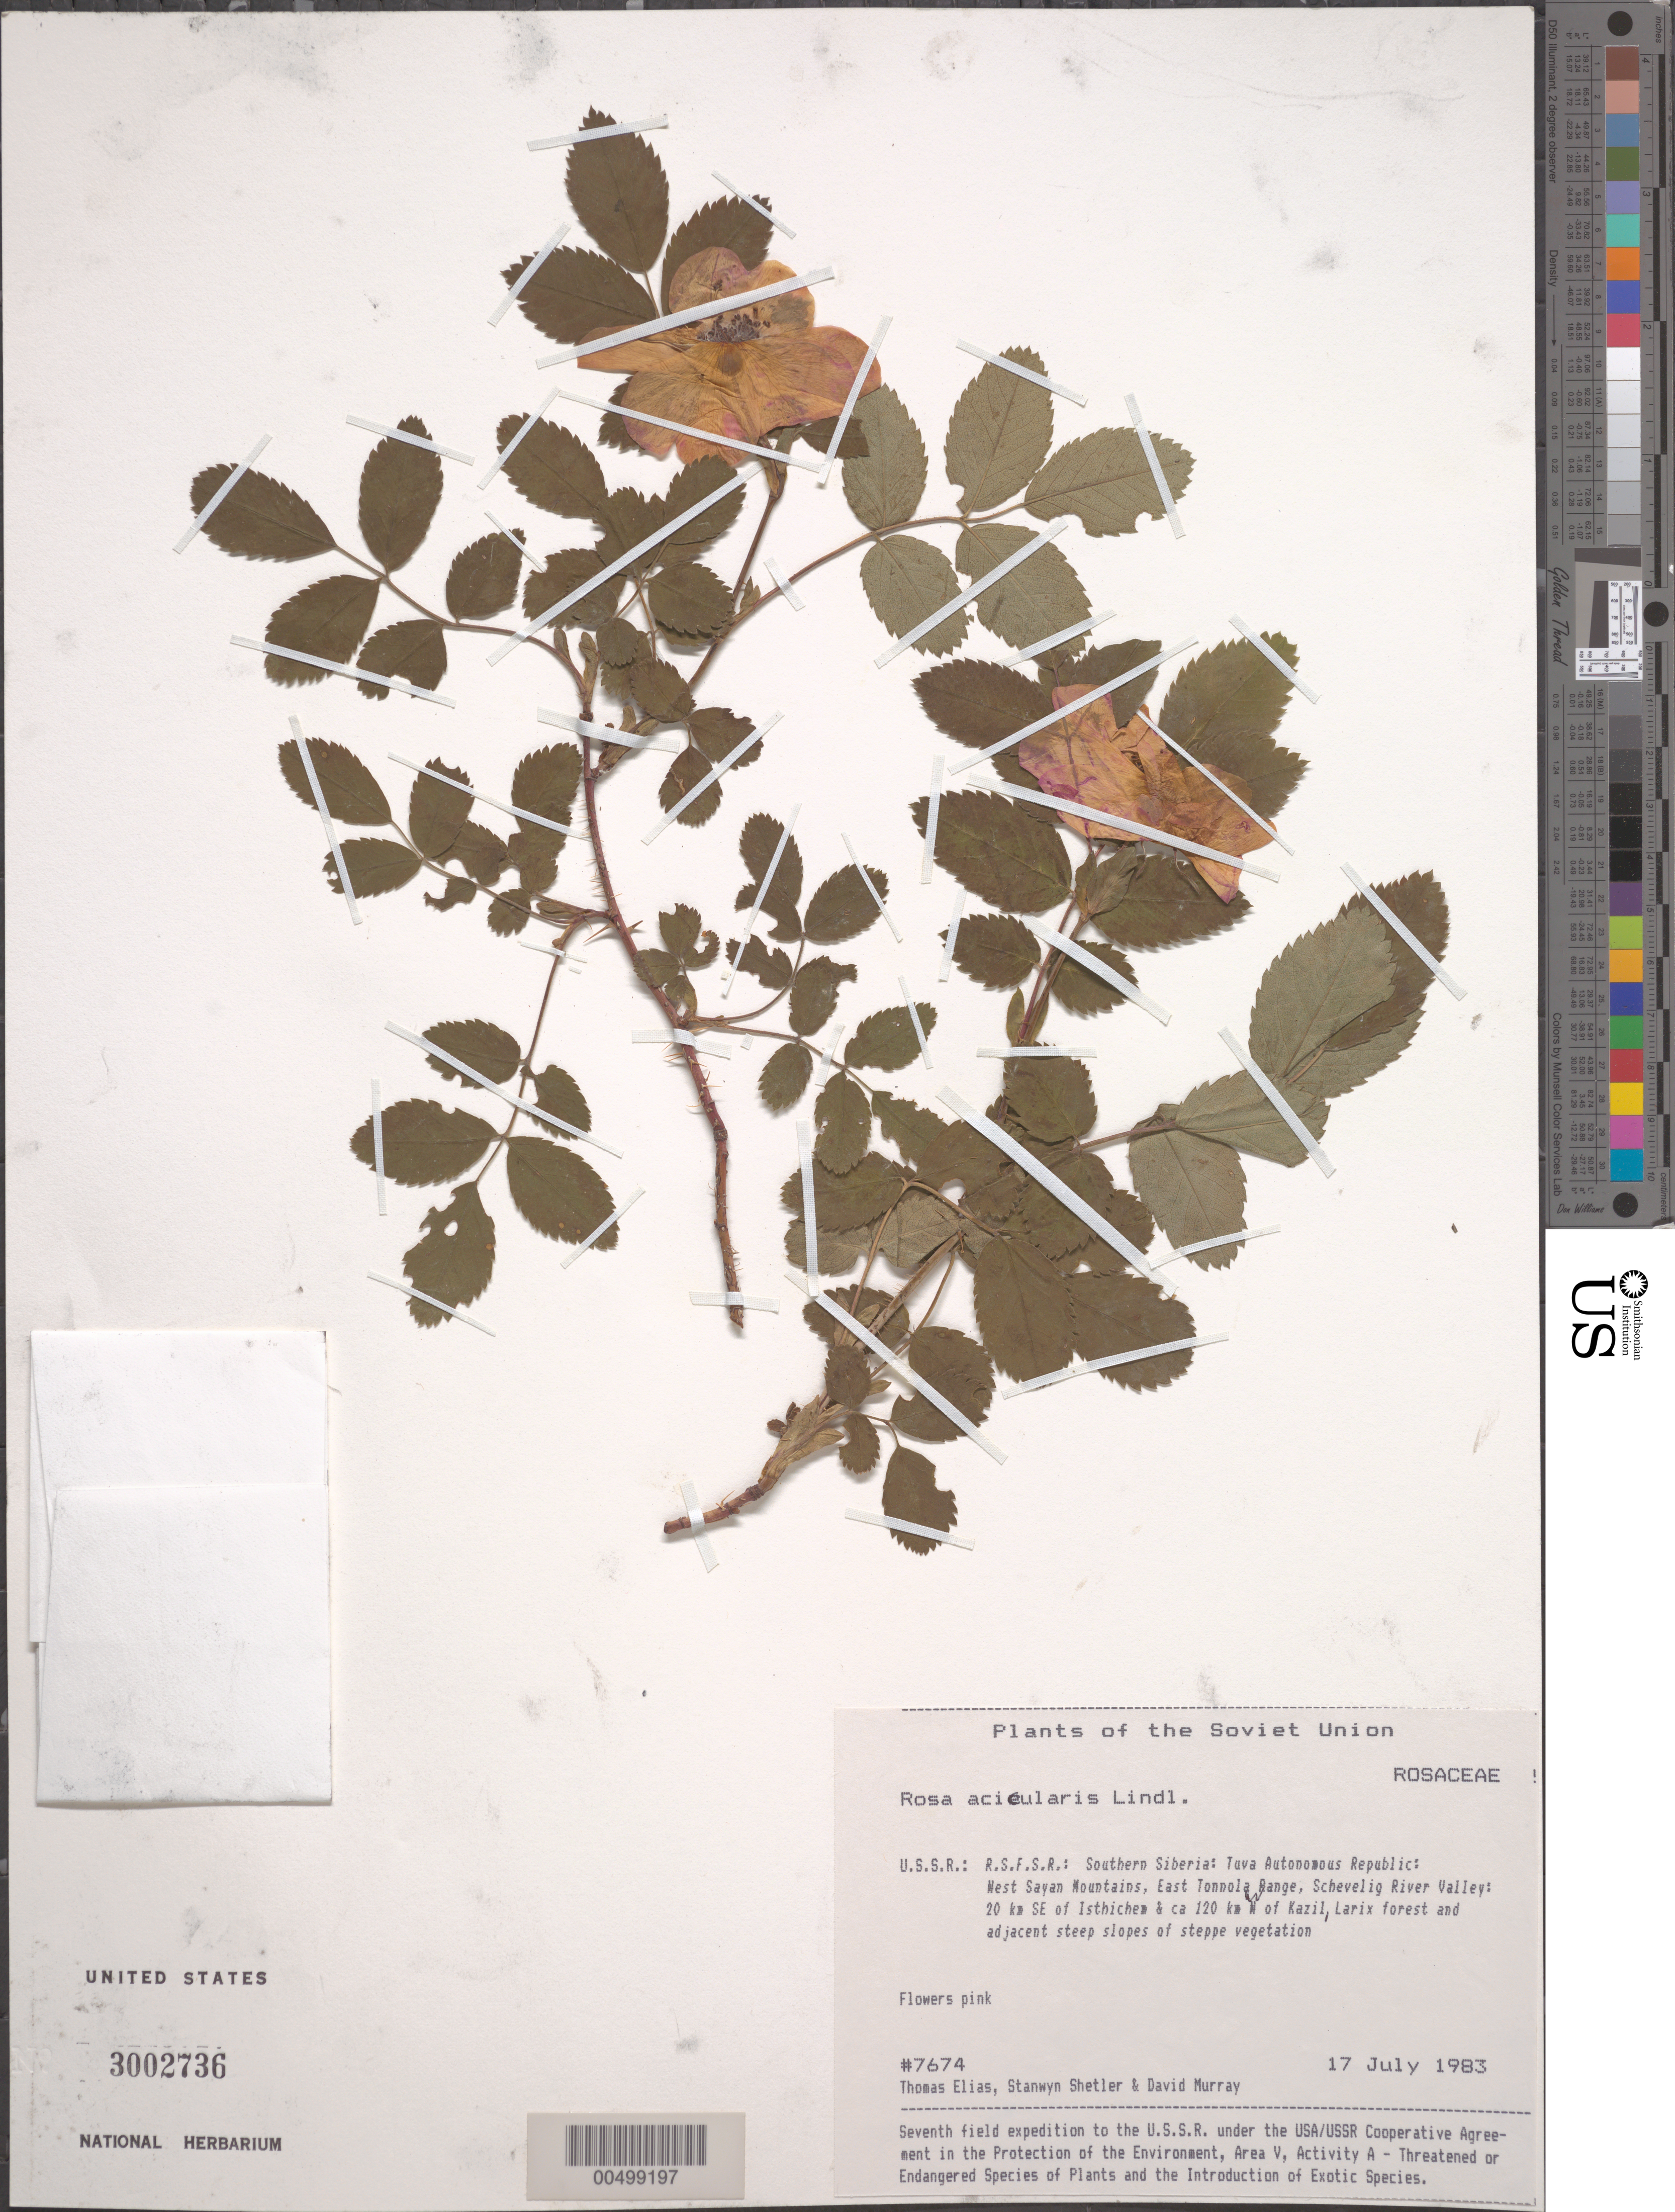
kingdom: Plantae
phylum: Tracheophyta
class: Magnoliopsida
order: Rosales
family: Rosaceae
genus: Rosa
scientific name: Rosa acicularis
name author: Lindl.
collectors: T. Elias, S. Shetler & D. F. Murray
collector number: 7674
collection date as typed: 17 Jul 1983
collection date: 1983-07-17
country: Russian Federation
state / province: Tuva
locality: West Sayan Mountains, E Tonnola [Tannu-Ola] Range, Schevelig River Valley, 20 km SE of Isthichem [Ishti-Khem], *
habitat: Larix forest and adjacent steep slopes of steppe vegetation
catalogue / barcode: US 3002736